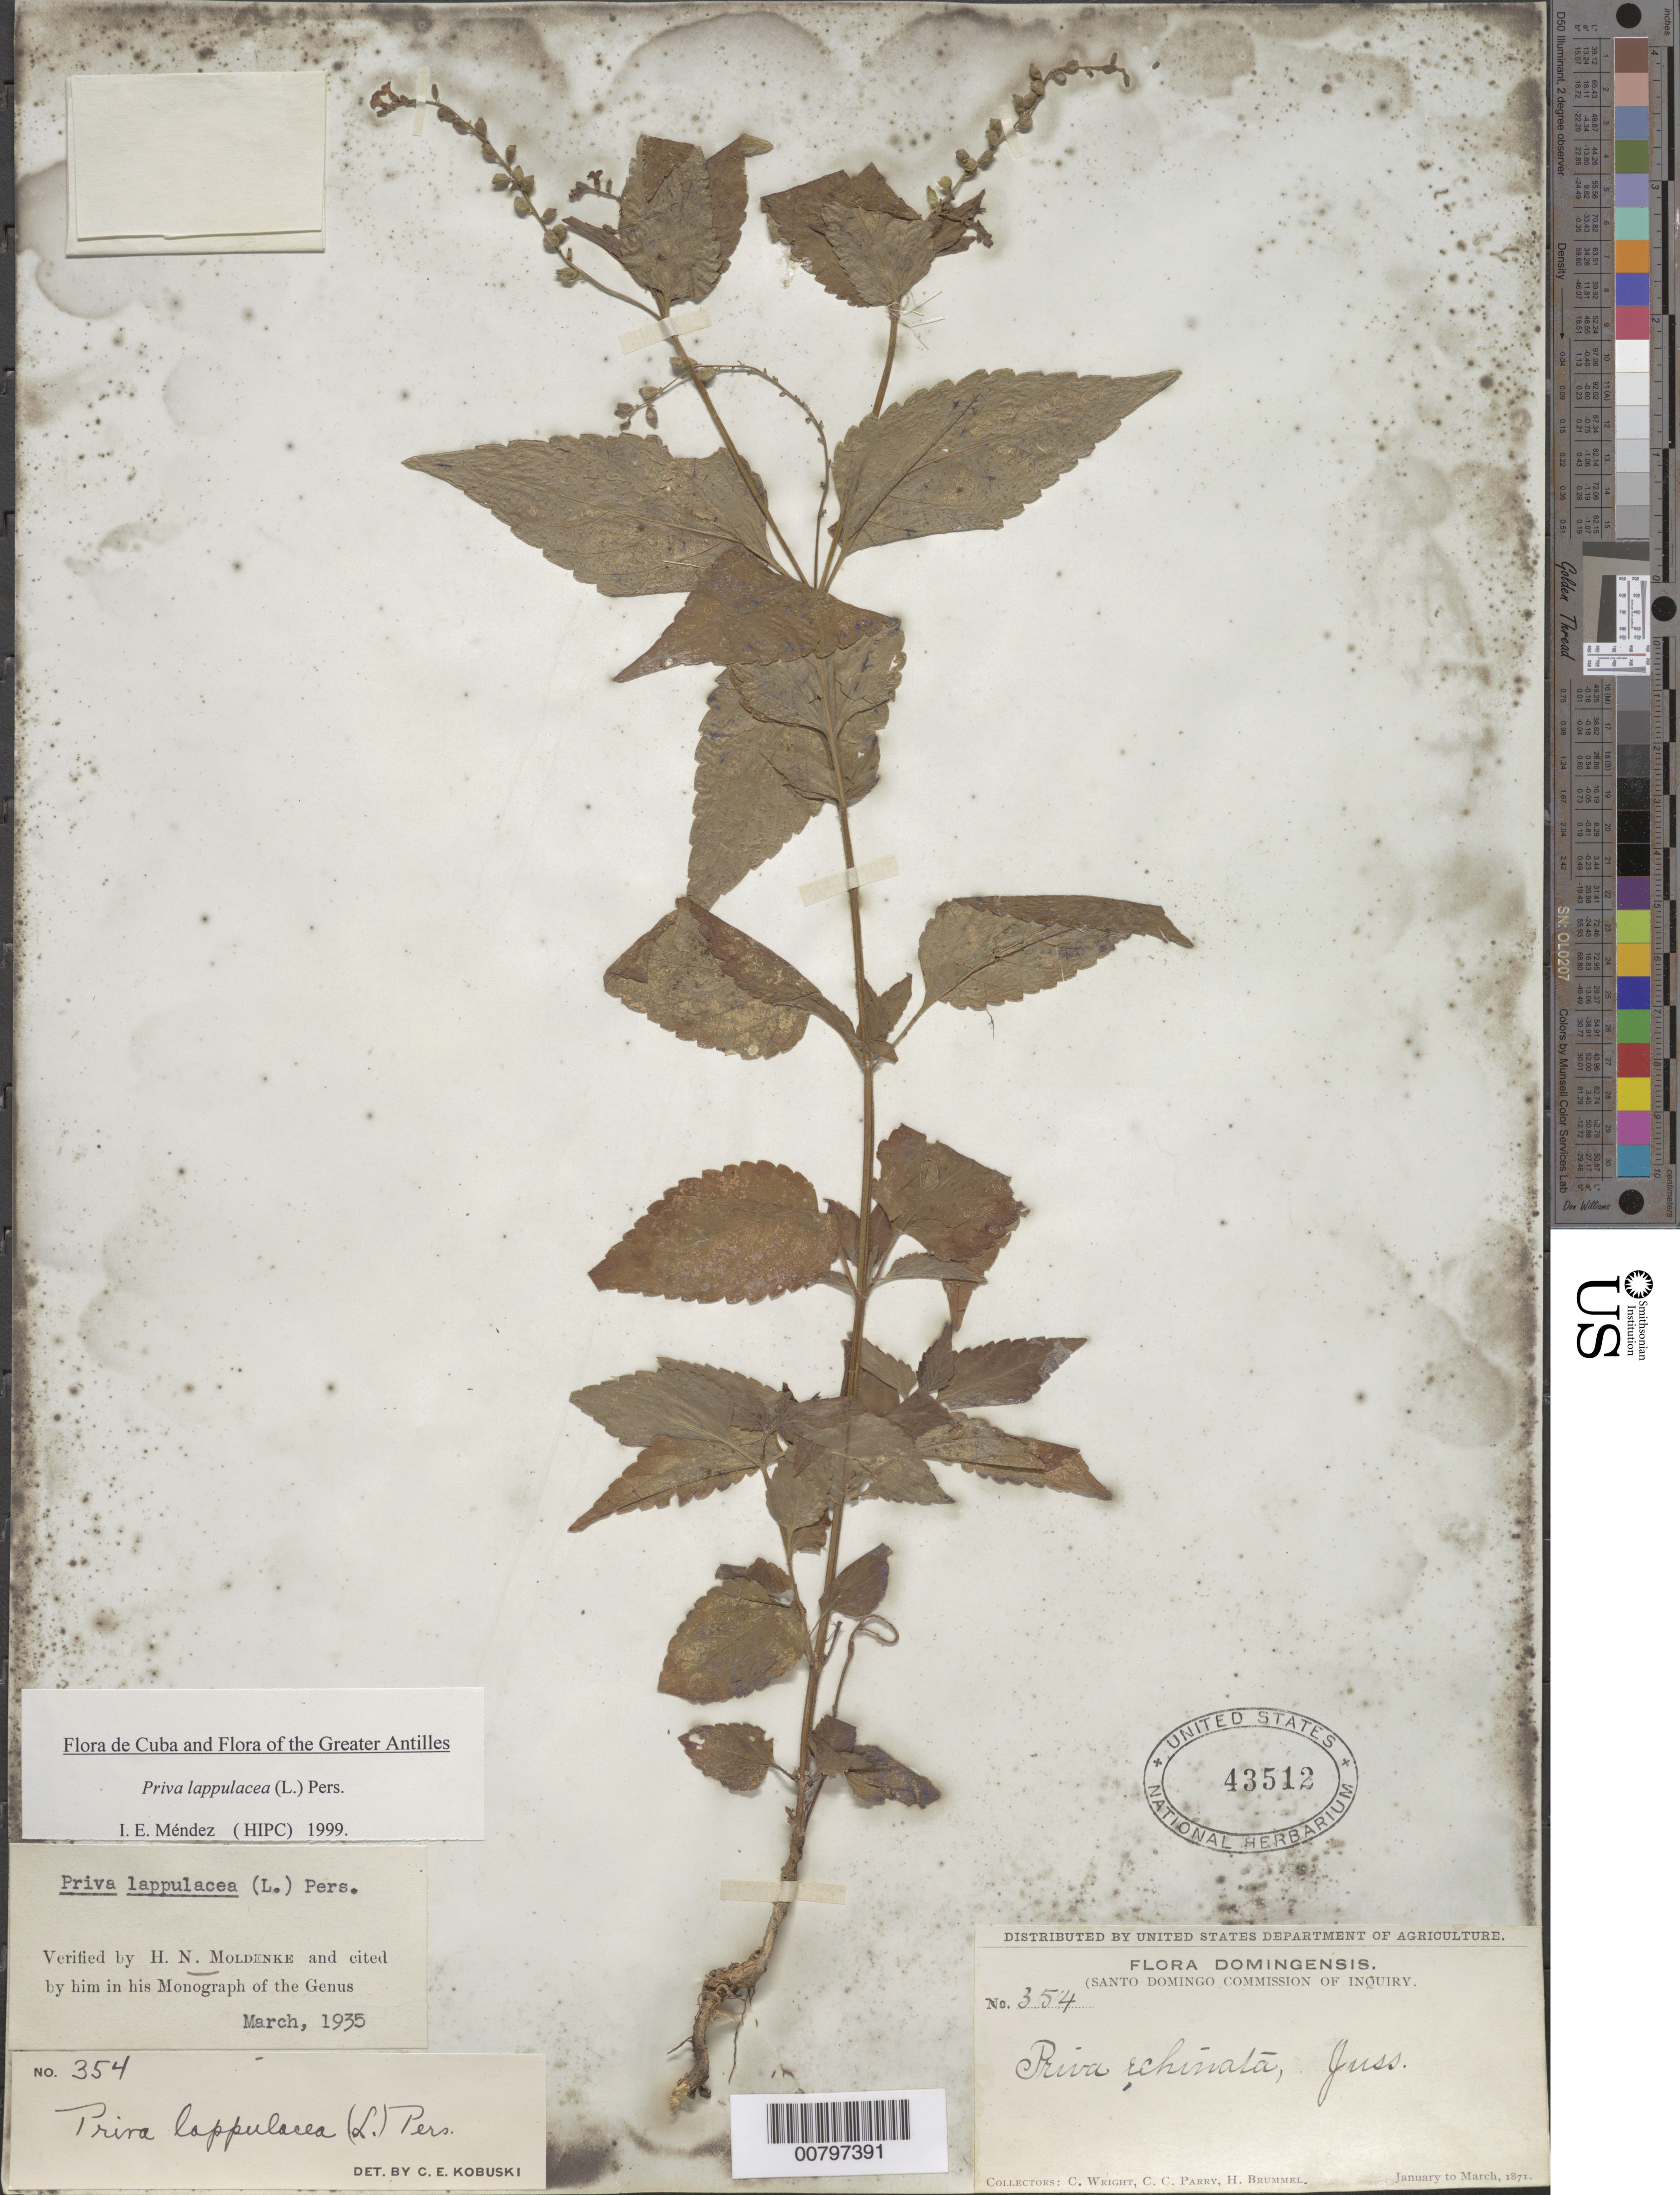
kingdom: Plantae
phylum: Tracheophyta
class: Magnoliopsida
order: Lamiales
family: Verbenaceae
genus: Priva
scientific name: Priva lappulacea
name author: (L.) Pers.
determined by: Méndez, Isidro E., (HIPC)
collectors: C. Wright, C. C. Parry & H. Brummel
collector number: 354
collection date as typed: Jan 1871 to -- Mar 1871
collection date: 1871-01/1871-03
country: Dominican Republic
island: Hispaniola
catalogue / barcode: US 43512